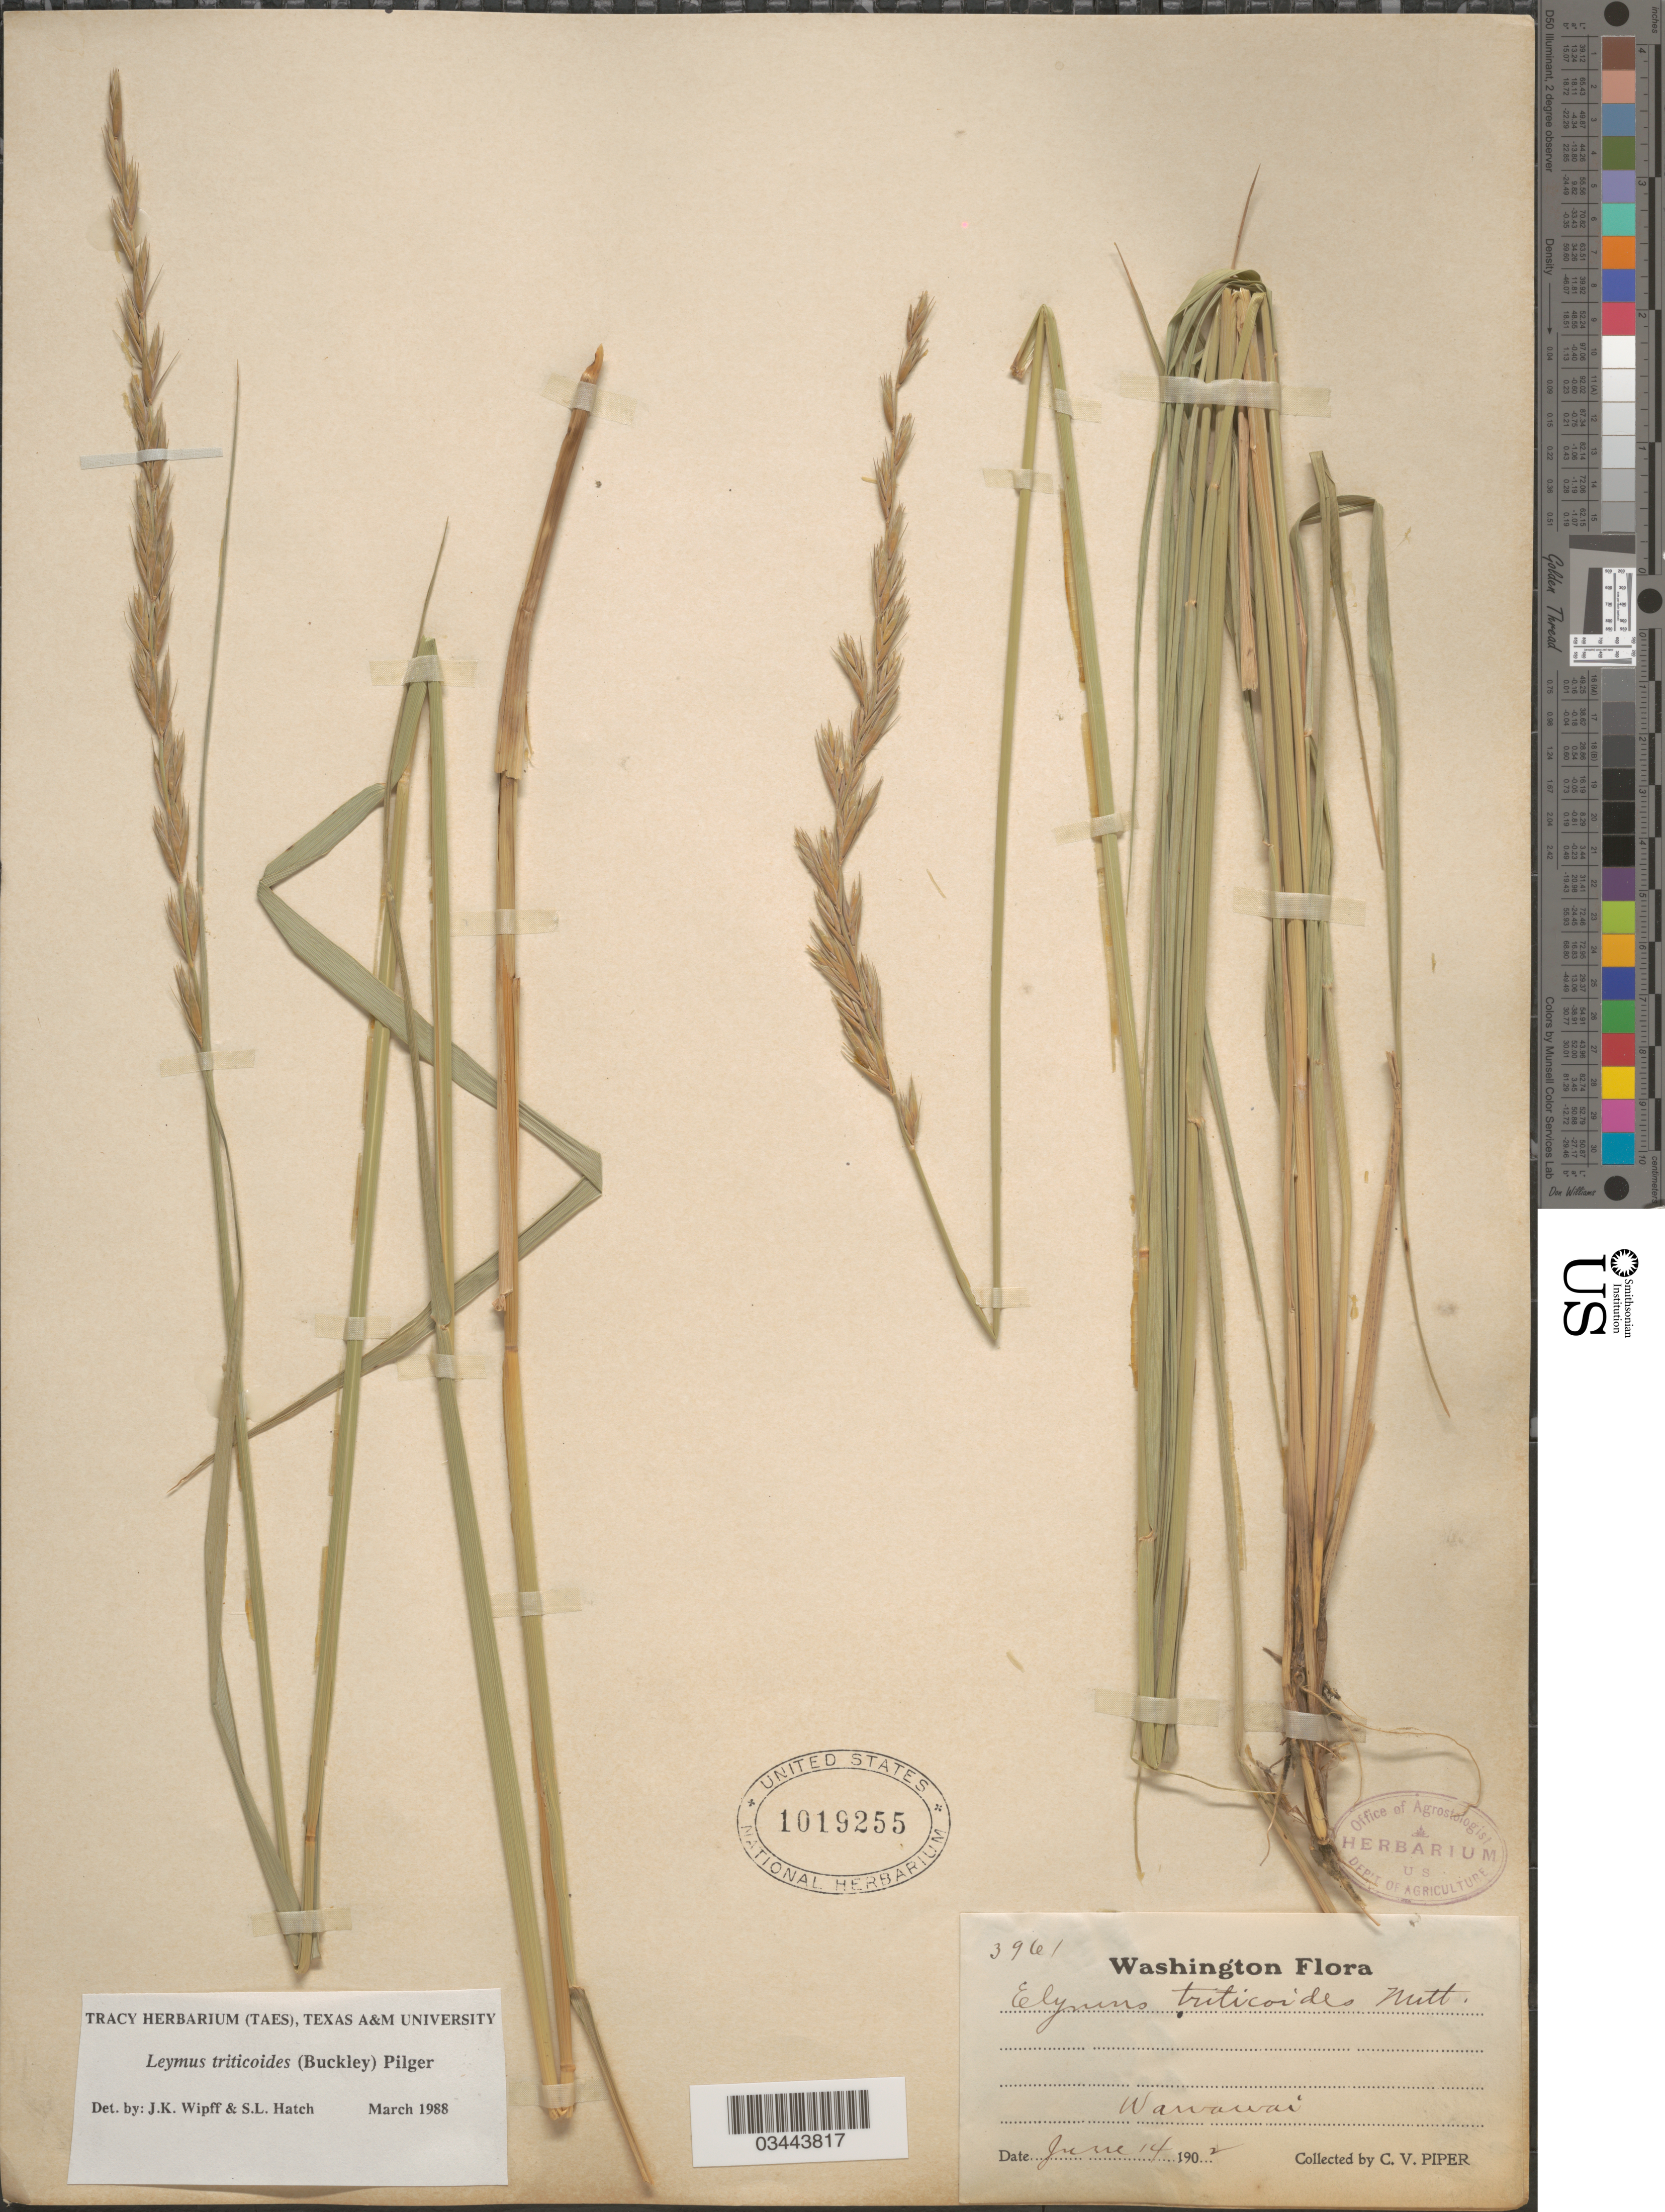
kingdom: Plantae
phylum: Tracheophyta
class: Liliopsida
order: Poales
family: Poaceae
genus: Leymus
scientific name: Leymus triticoides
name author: (Buckley) Pilg.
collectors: C. V. Piper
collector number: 3961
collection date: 1902-06-14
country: United States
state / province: Washington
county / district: Whitman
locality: Wawawai.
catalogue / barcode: US 1019255